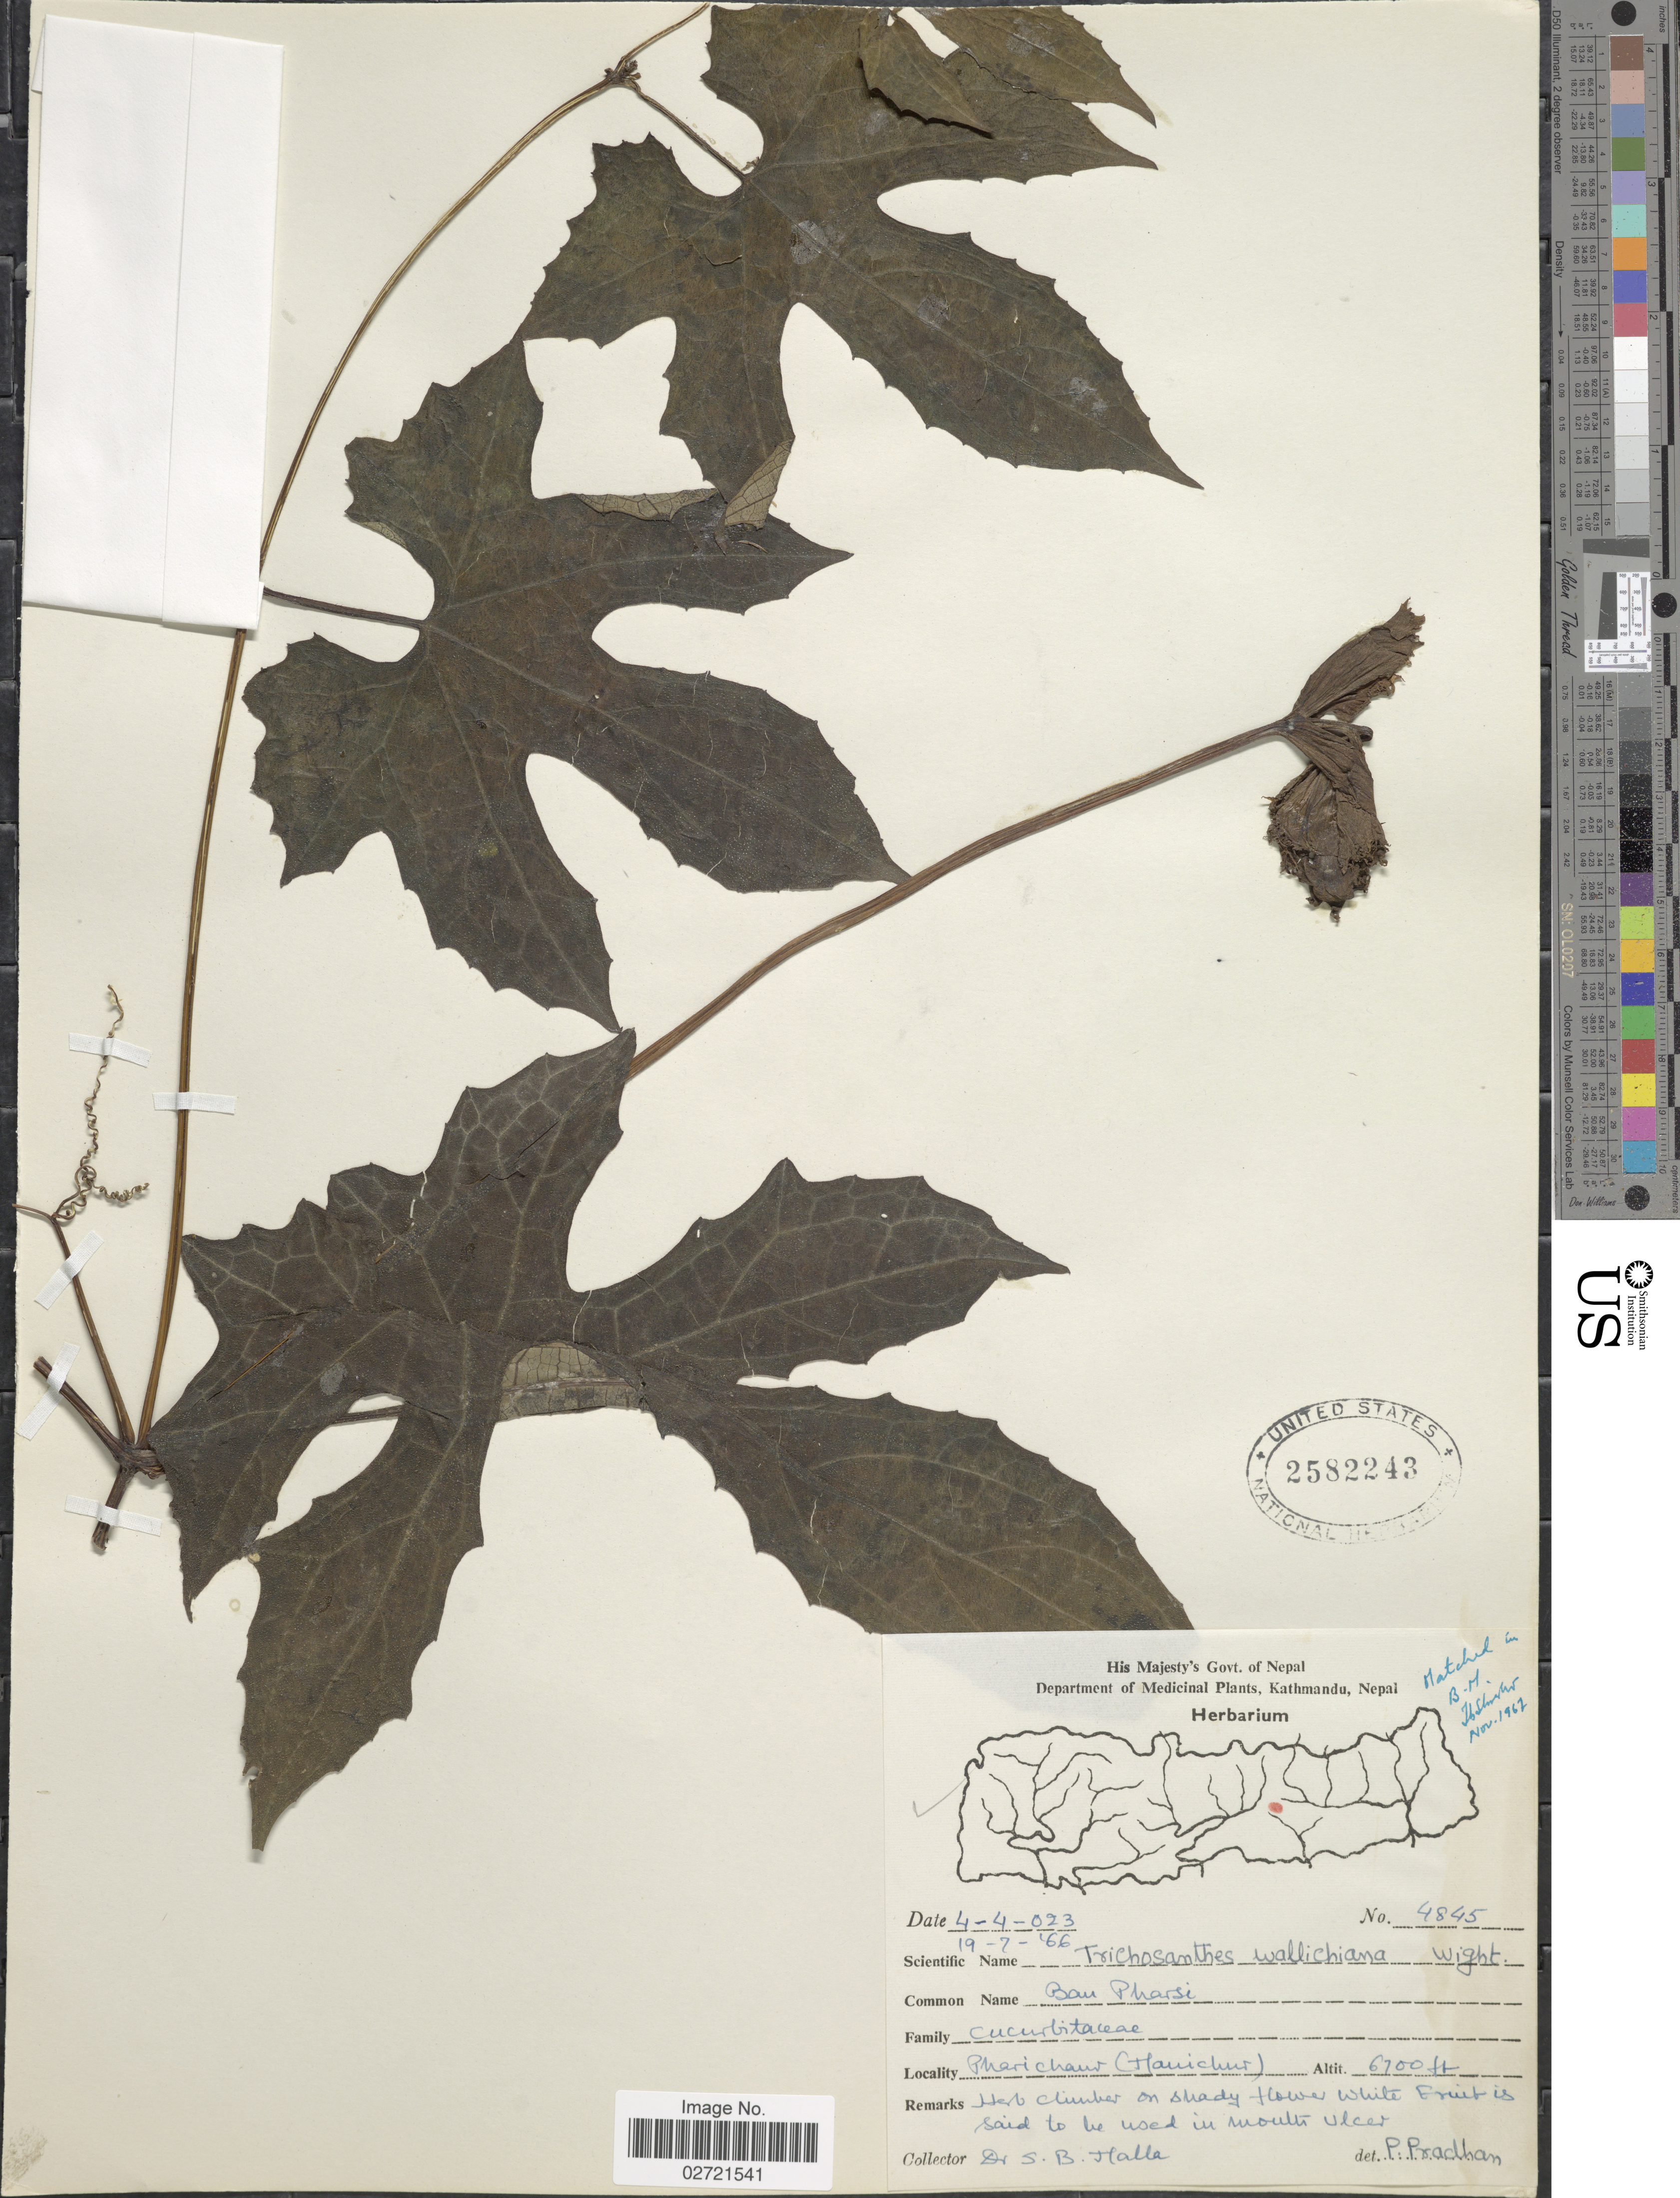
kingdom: Plantae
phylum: Tracheophyta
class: Magnoliopsida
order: Cucurbitales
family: Cucurbitaceae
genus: Trichosanthes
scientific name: Trichosanthes wallichiana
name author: (Ser.) Wight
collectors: S. Malla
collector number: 4845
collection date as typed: Transcribed d/m/y: 19/7/66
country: Nepal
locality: Pherichaw (Mauichur)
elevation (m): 2042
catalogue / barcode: US 2582243